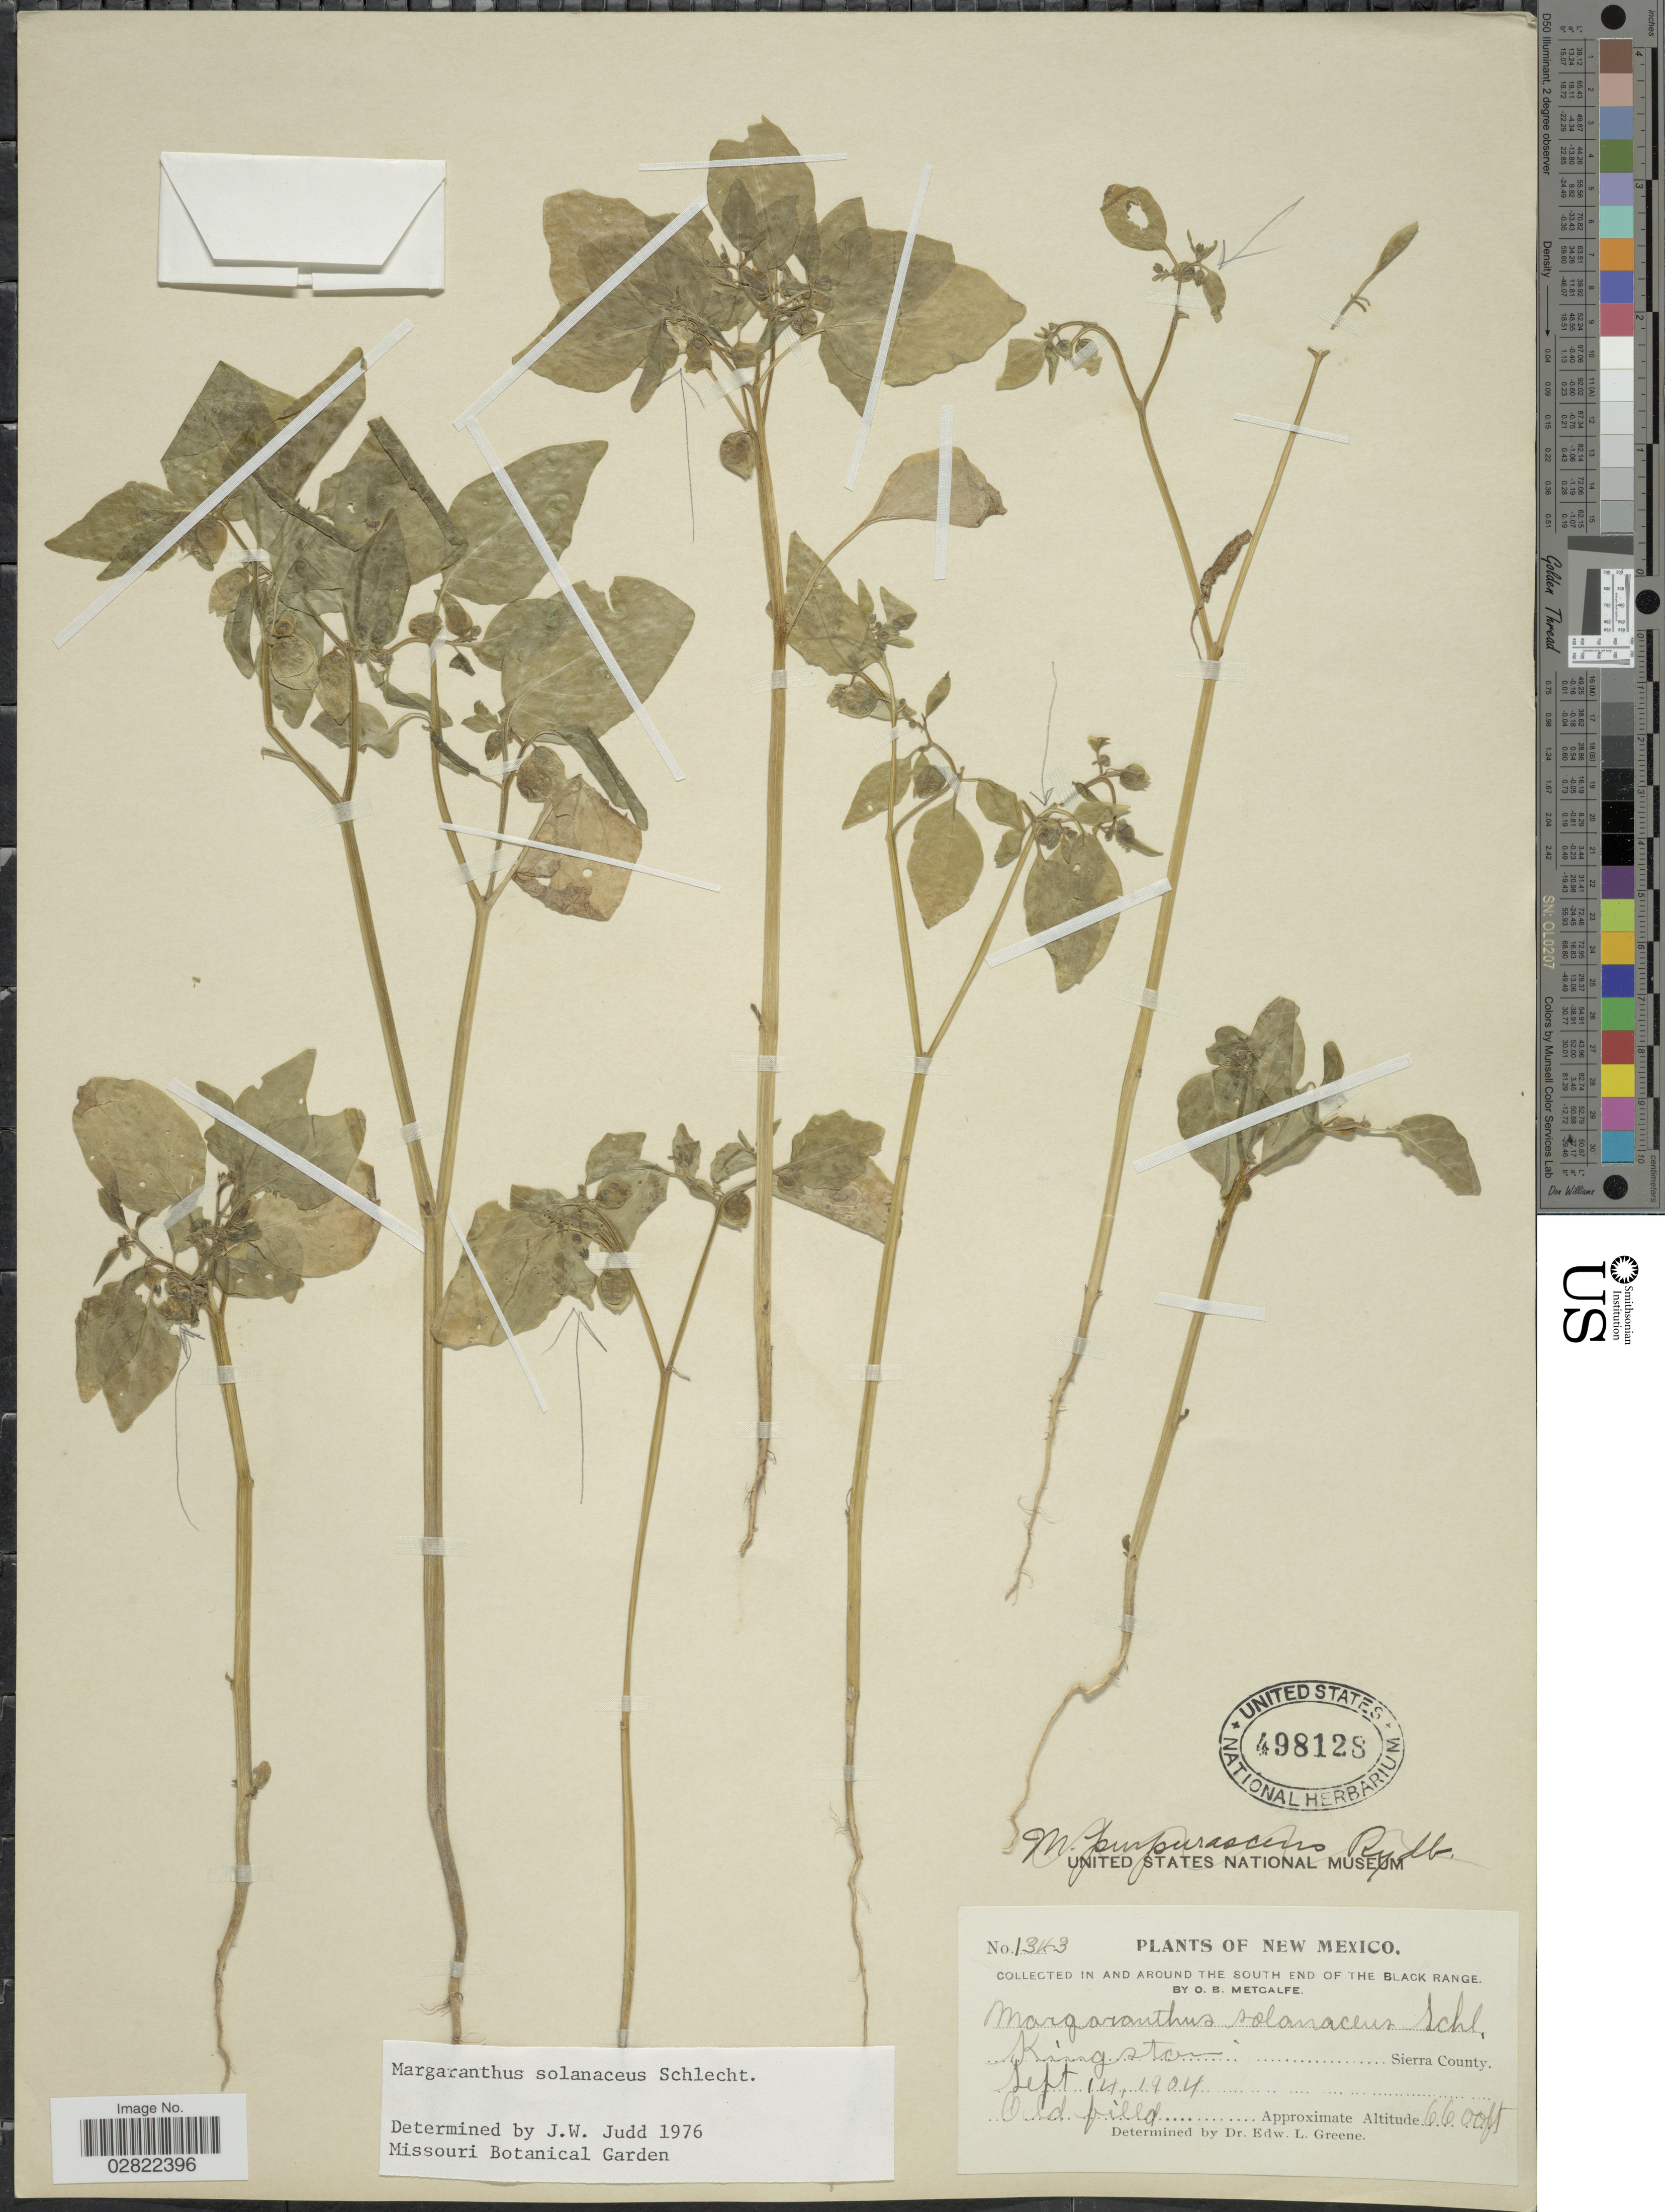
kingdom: Plantae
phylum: Tracheophyta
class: Magnoliopsida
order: Solanales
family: Solanaceae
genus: Margaranthus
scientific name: Margaranthus solanaceus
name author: Schltdl.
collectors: O. B. Metcalfe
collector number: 1343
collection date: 1904-09-14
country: United States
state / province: New Mexico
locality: In and around the south end of the Black Range, Kingston, Sierra County.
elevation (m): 2012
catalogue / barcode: US 498128